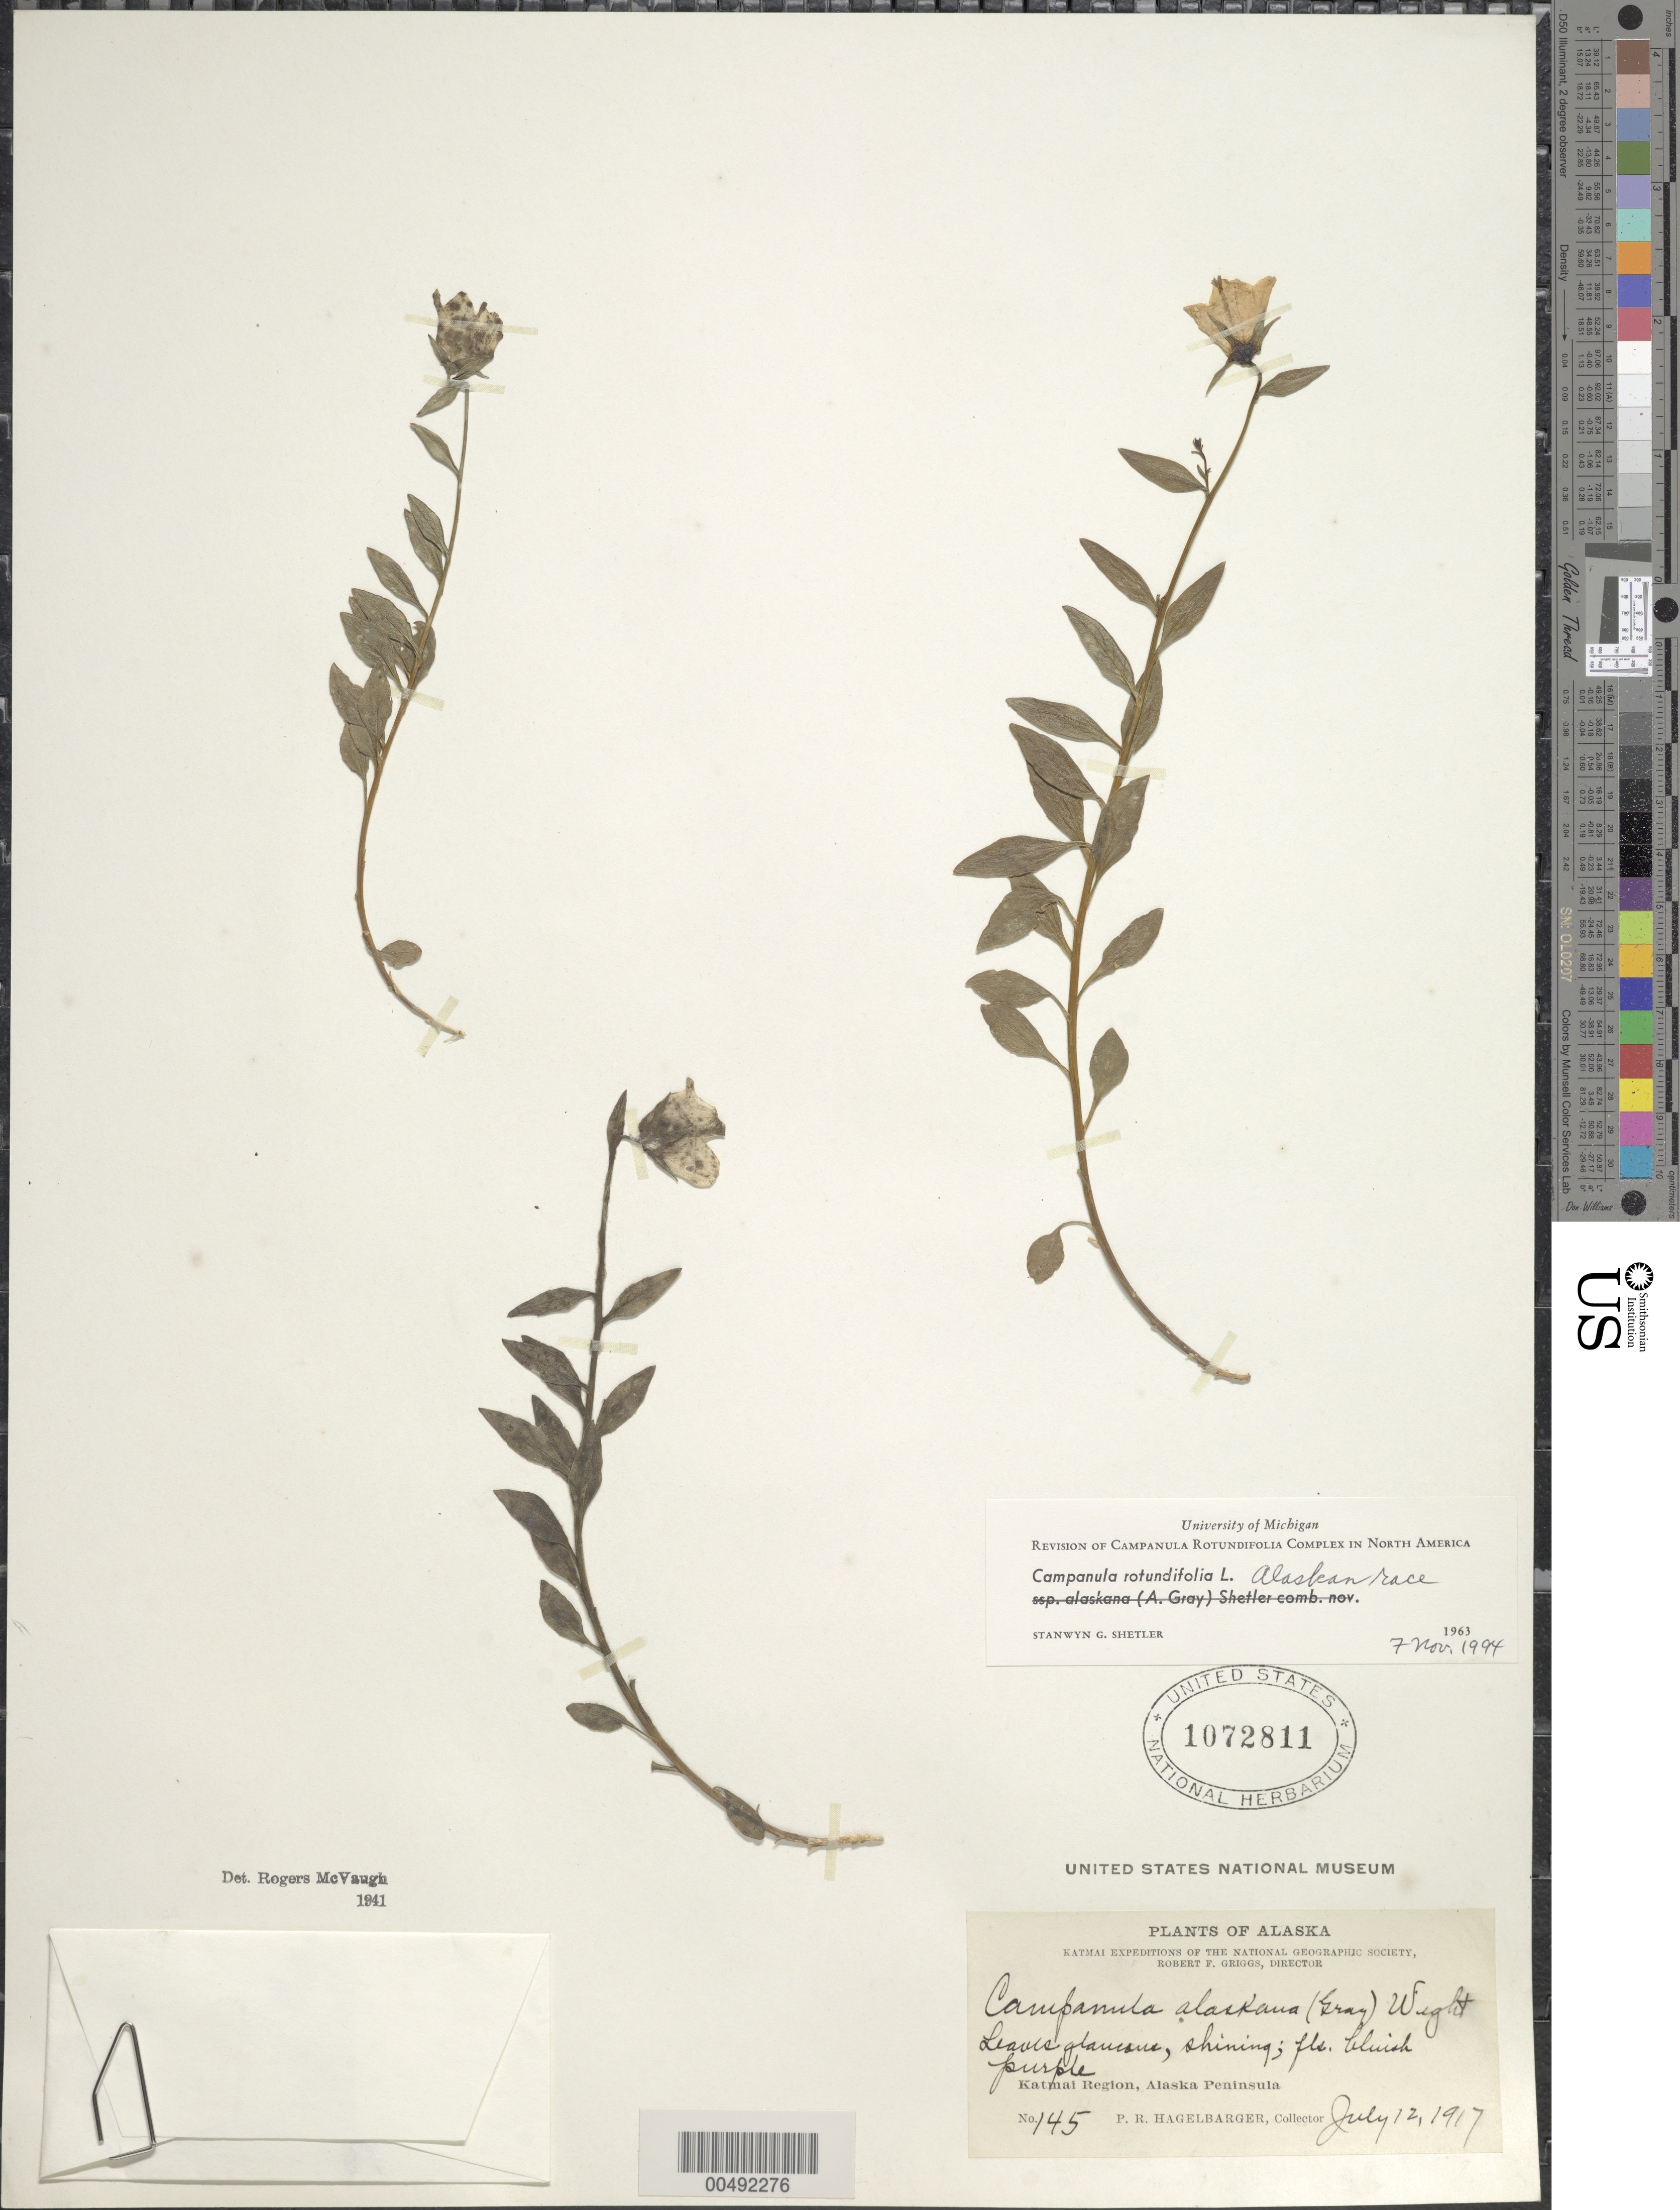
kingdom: Plantae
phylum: Tracheophyta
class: Magnoliopsida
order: Asterales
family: Campanulaceae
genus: Campanula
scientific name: Campanula rotundifolia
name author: L.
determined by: Shetler, Stanwyn G., (US), NMNH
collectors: P. Hagelbarger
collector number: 145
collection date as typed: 12 Jul 1917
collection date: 1917-07-12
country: United States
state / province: Alaska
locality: Alaska Peninsula, Katmai region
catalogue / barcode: US 1072811